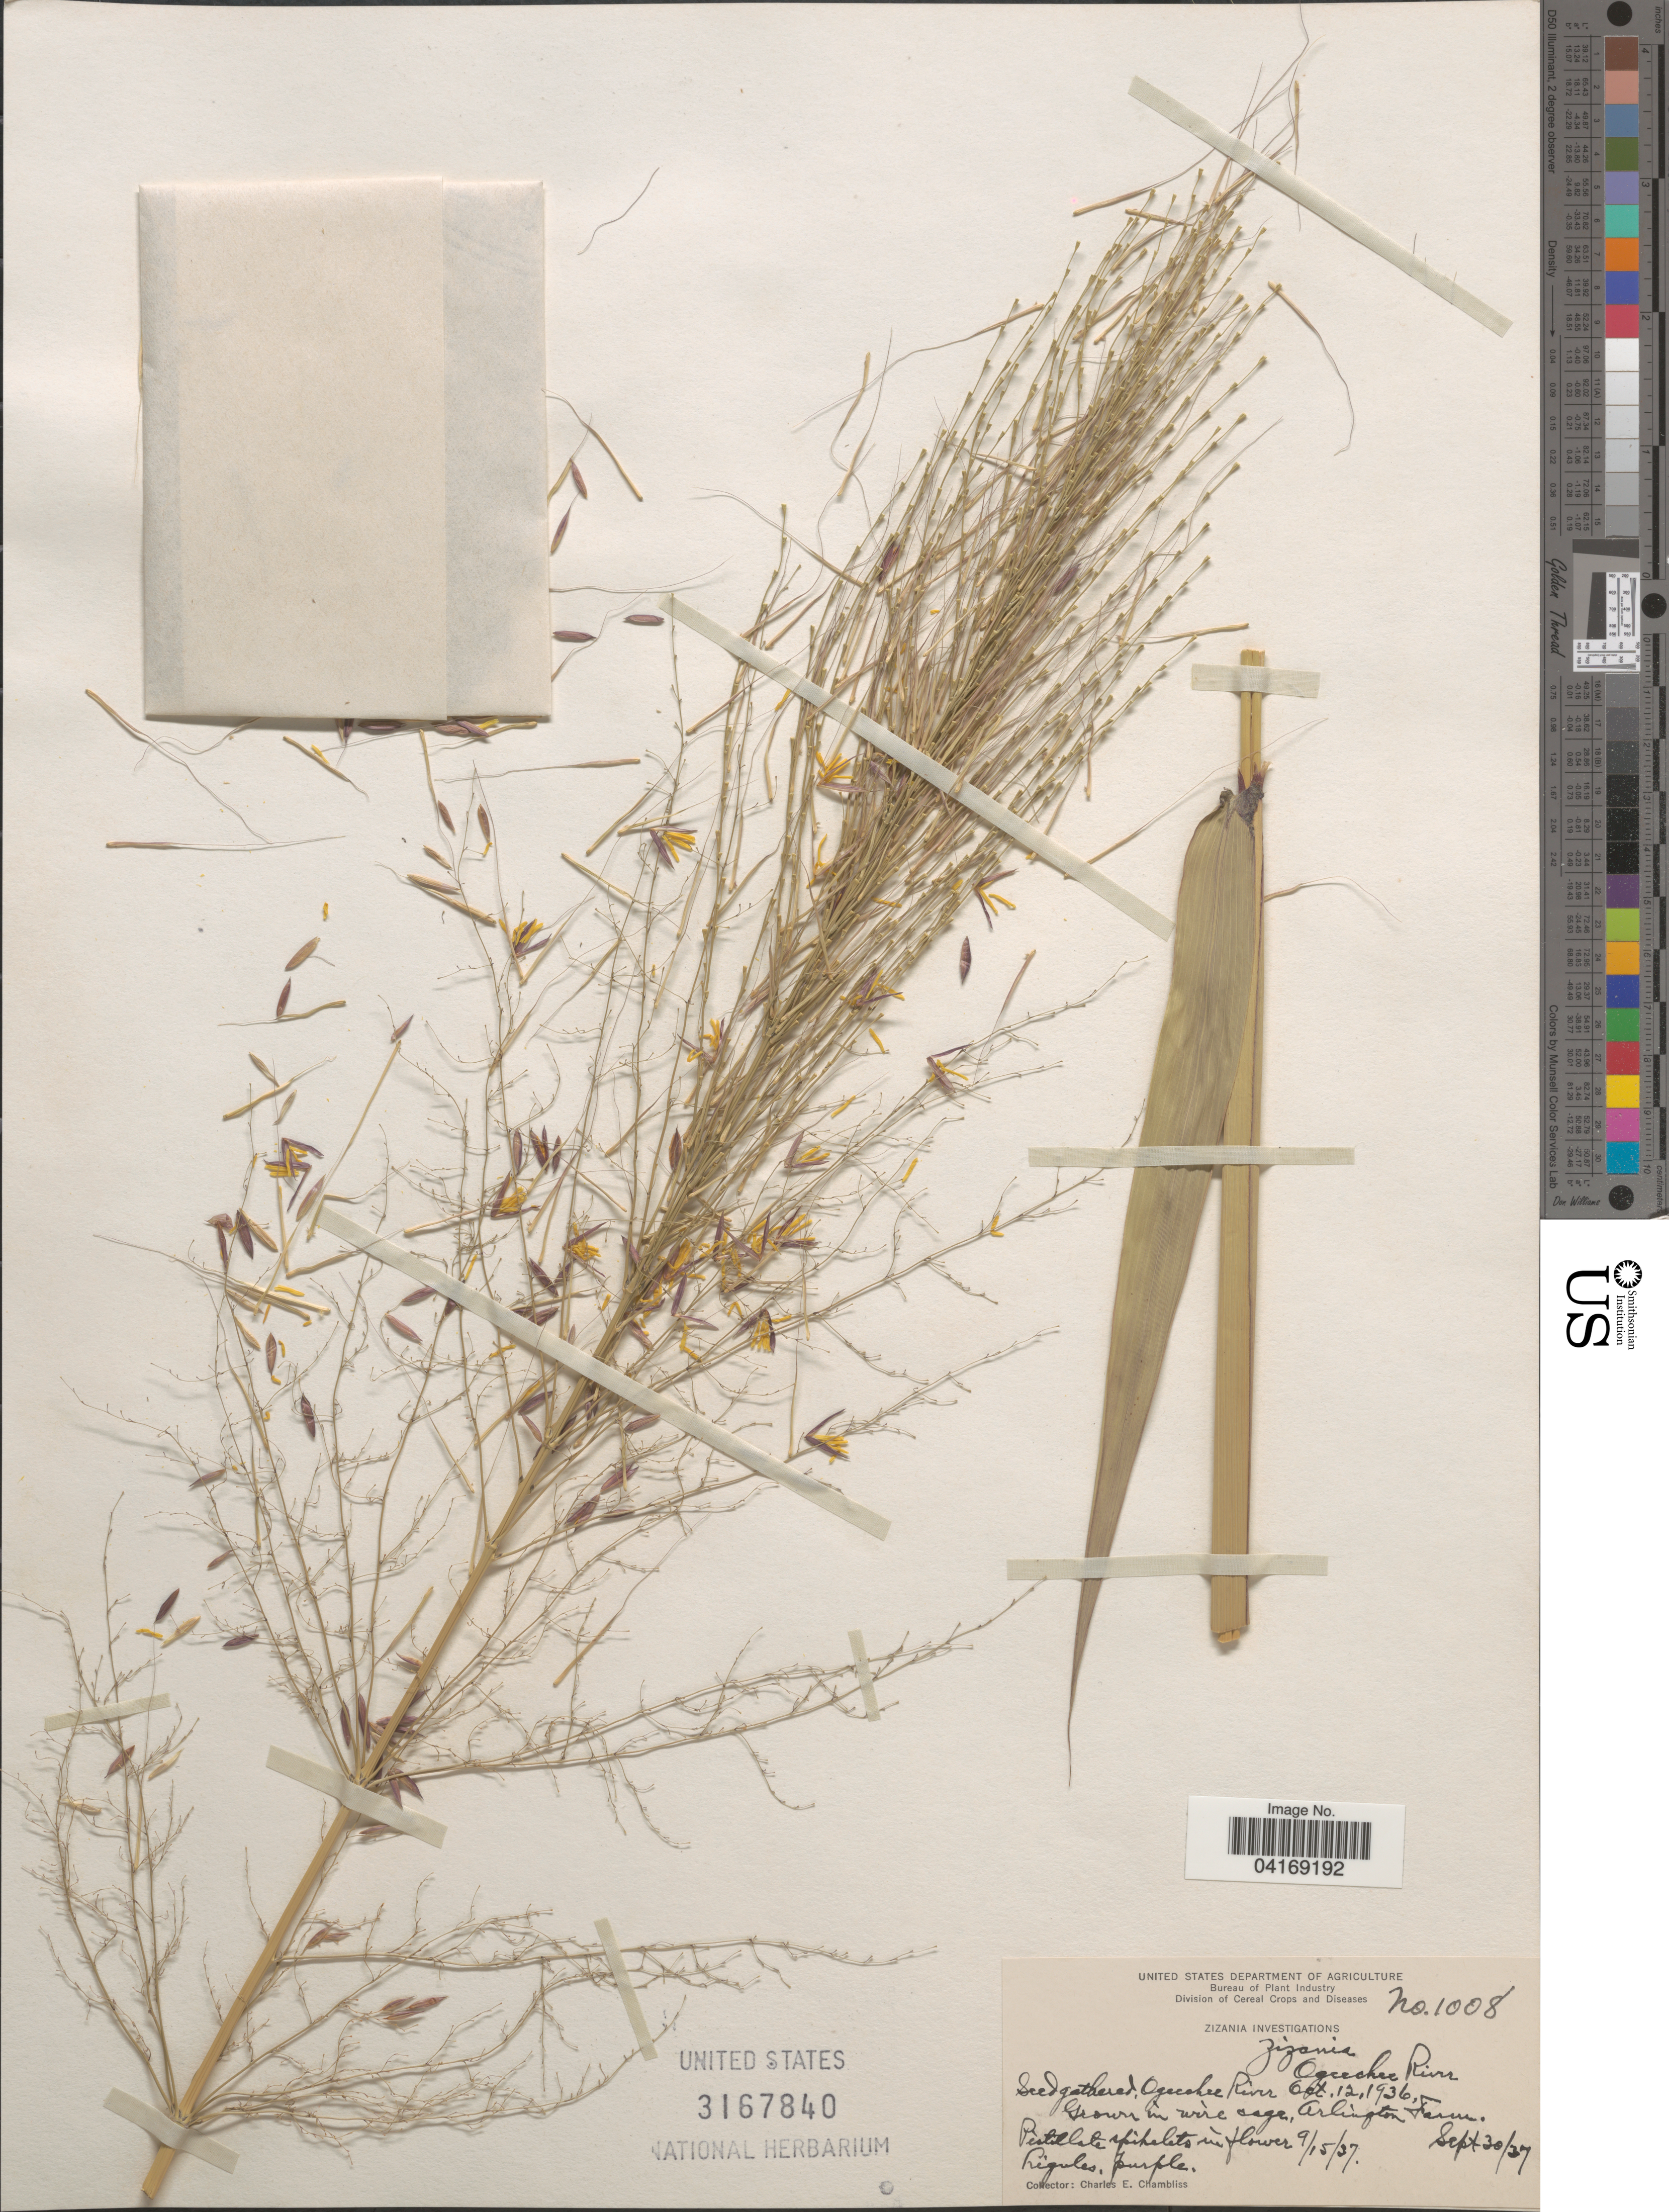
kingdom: Plantae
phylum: Tracheophyta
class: Liliopsida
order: Poales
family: Poaceae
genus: Zizania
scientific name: Zizania sp.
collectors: C. Chambliss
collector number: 1008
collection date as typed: Transcribed d/m/y: 30/9/37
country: United States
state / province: Virginia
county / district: Arlington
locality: In wire cage, Arlington Farm.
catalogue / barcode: US 3167840